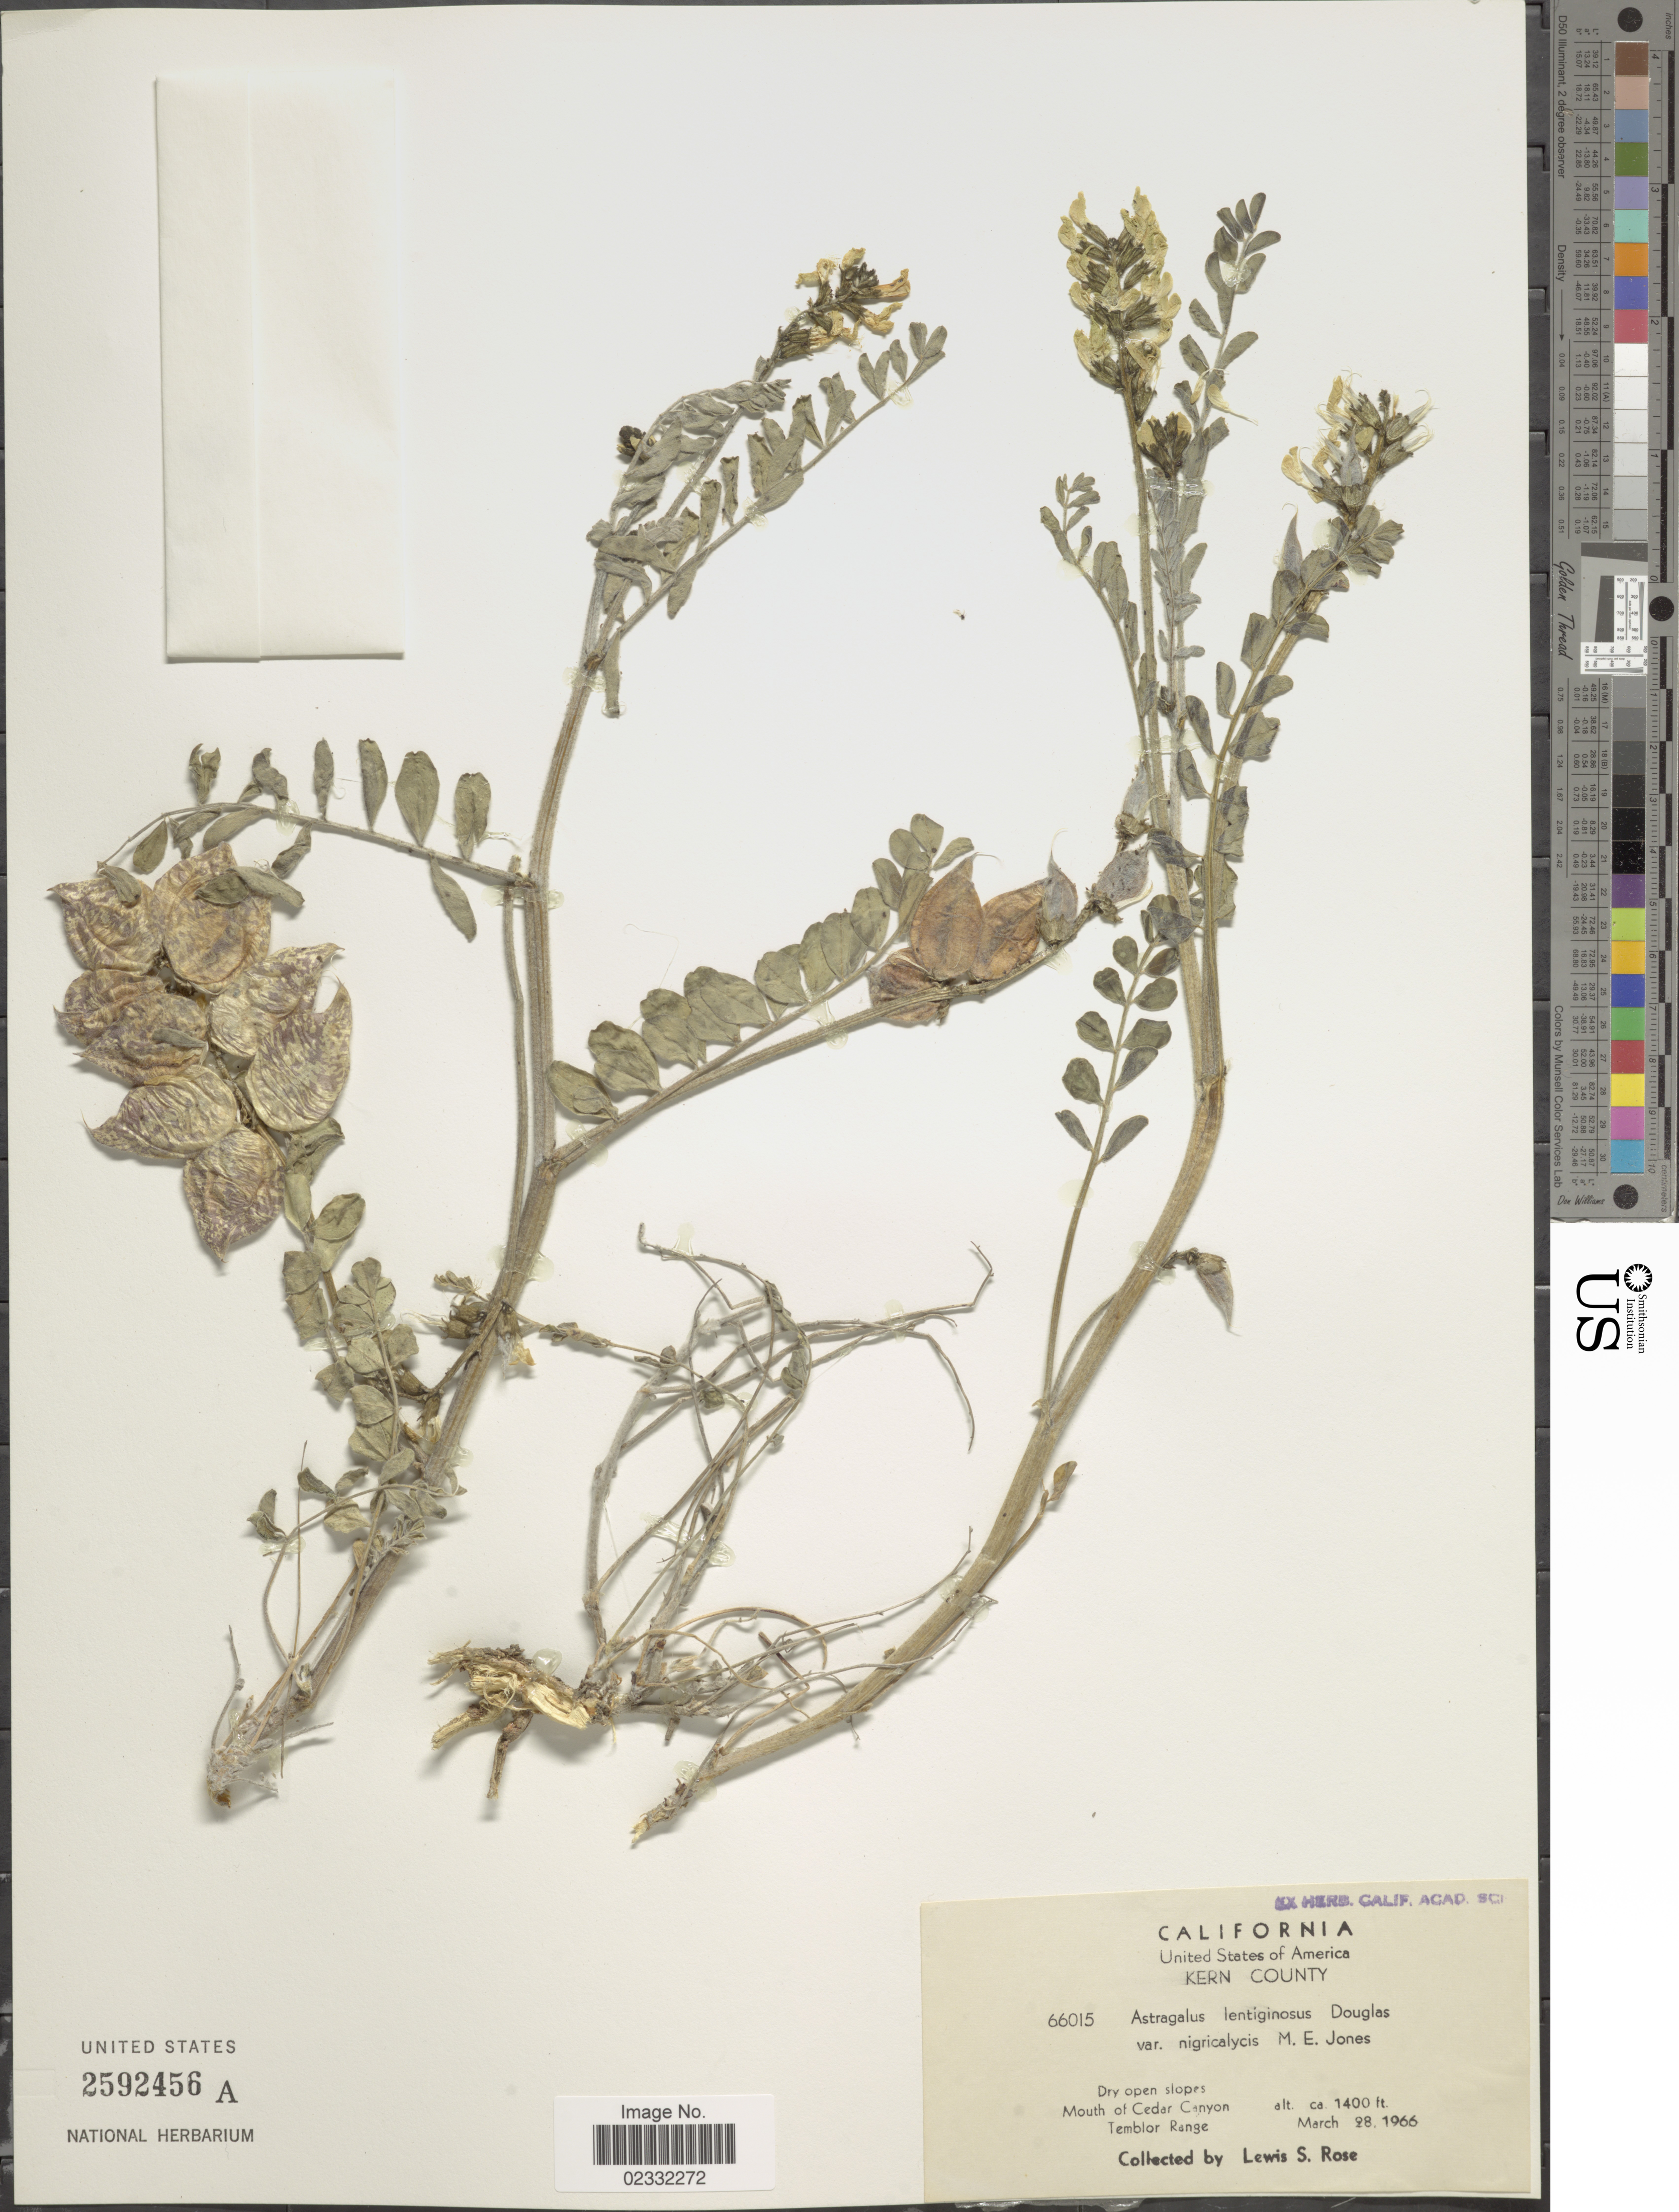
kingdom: Plantae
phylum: Tracheophyta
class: Magnoliopsida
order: Fabales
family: Fabaceae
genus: Astragalus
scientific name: Astragalus lentiginosus var. nigricalycis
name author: M.E. Jones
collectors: L. S. Rose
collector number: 66015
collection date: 1966-03-28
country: United States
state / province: California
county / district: Kern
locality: Kern County, Mouth of Ceder Canyon, Temblor range.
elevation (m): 427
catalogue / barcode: US 2592456A